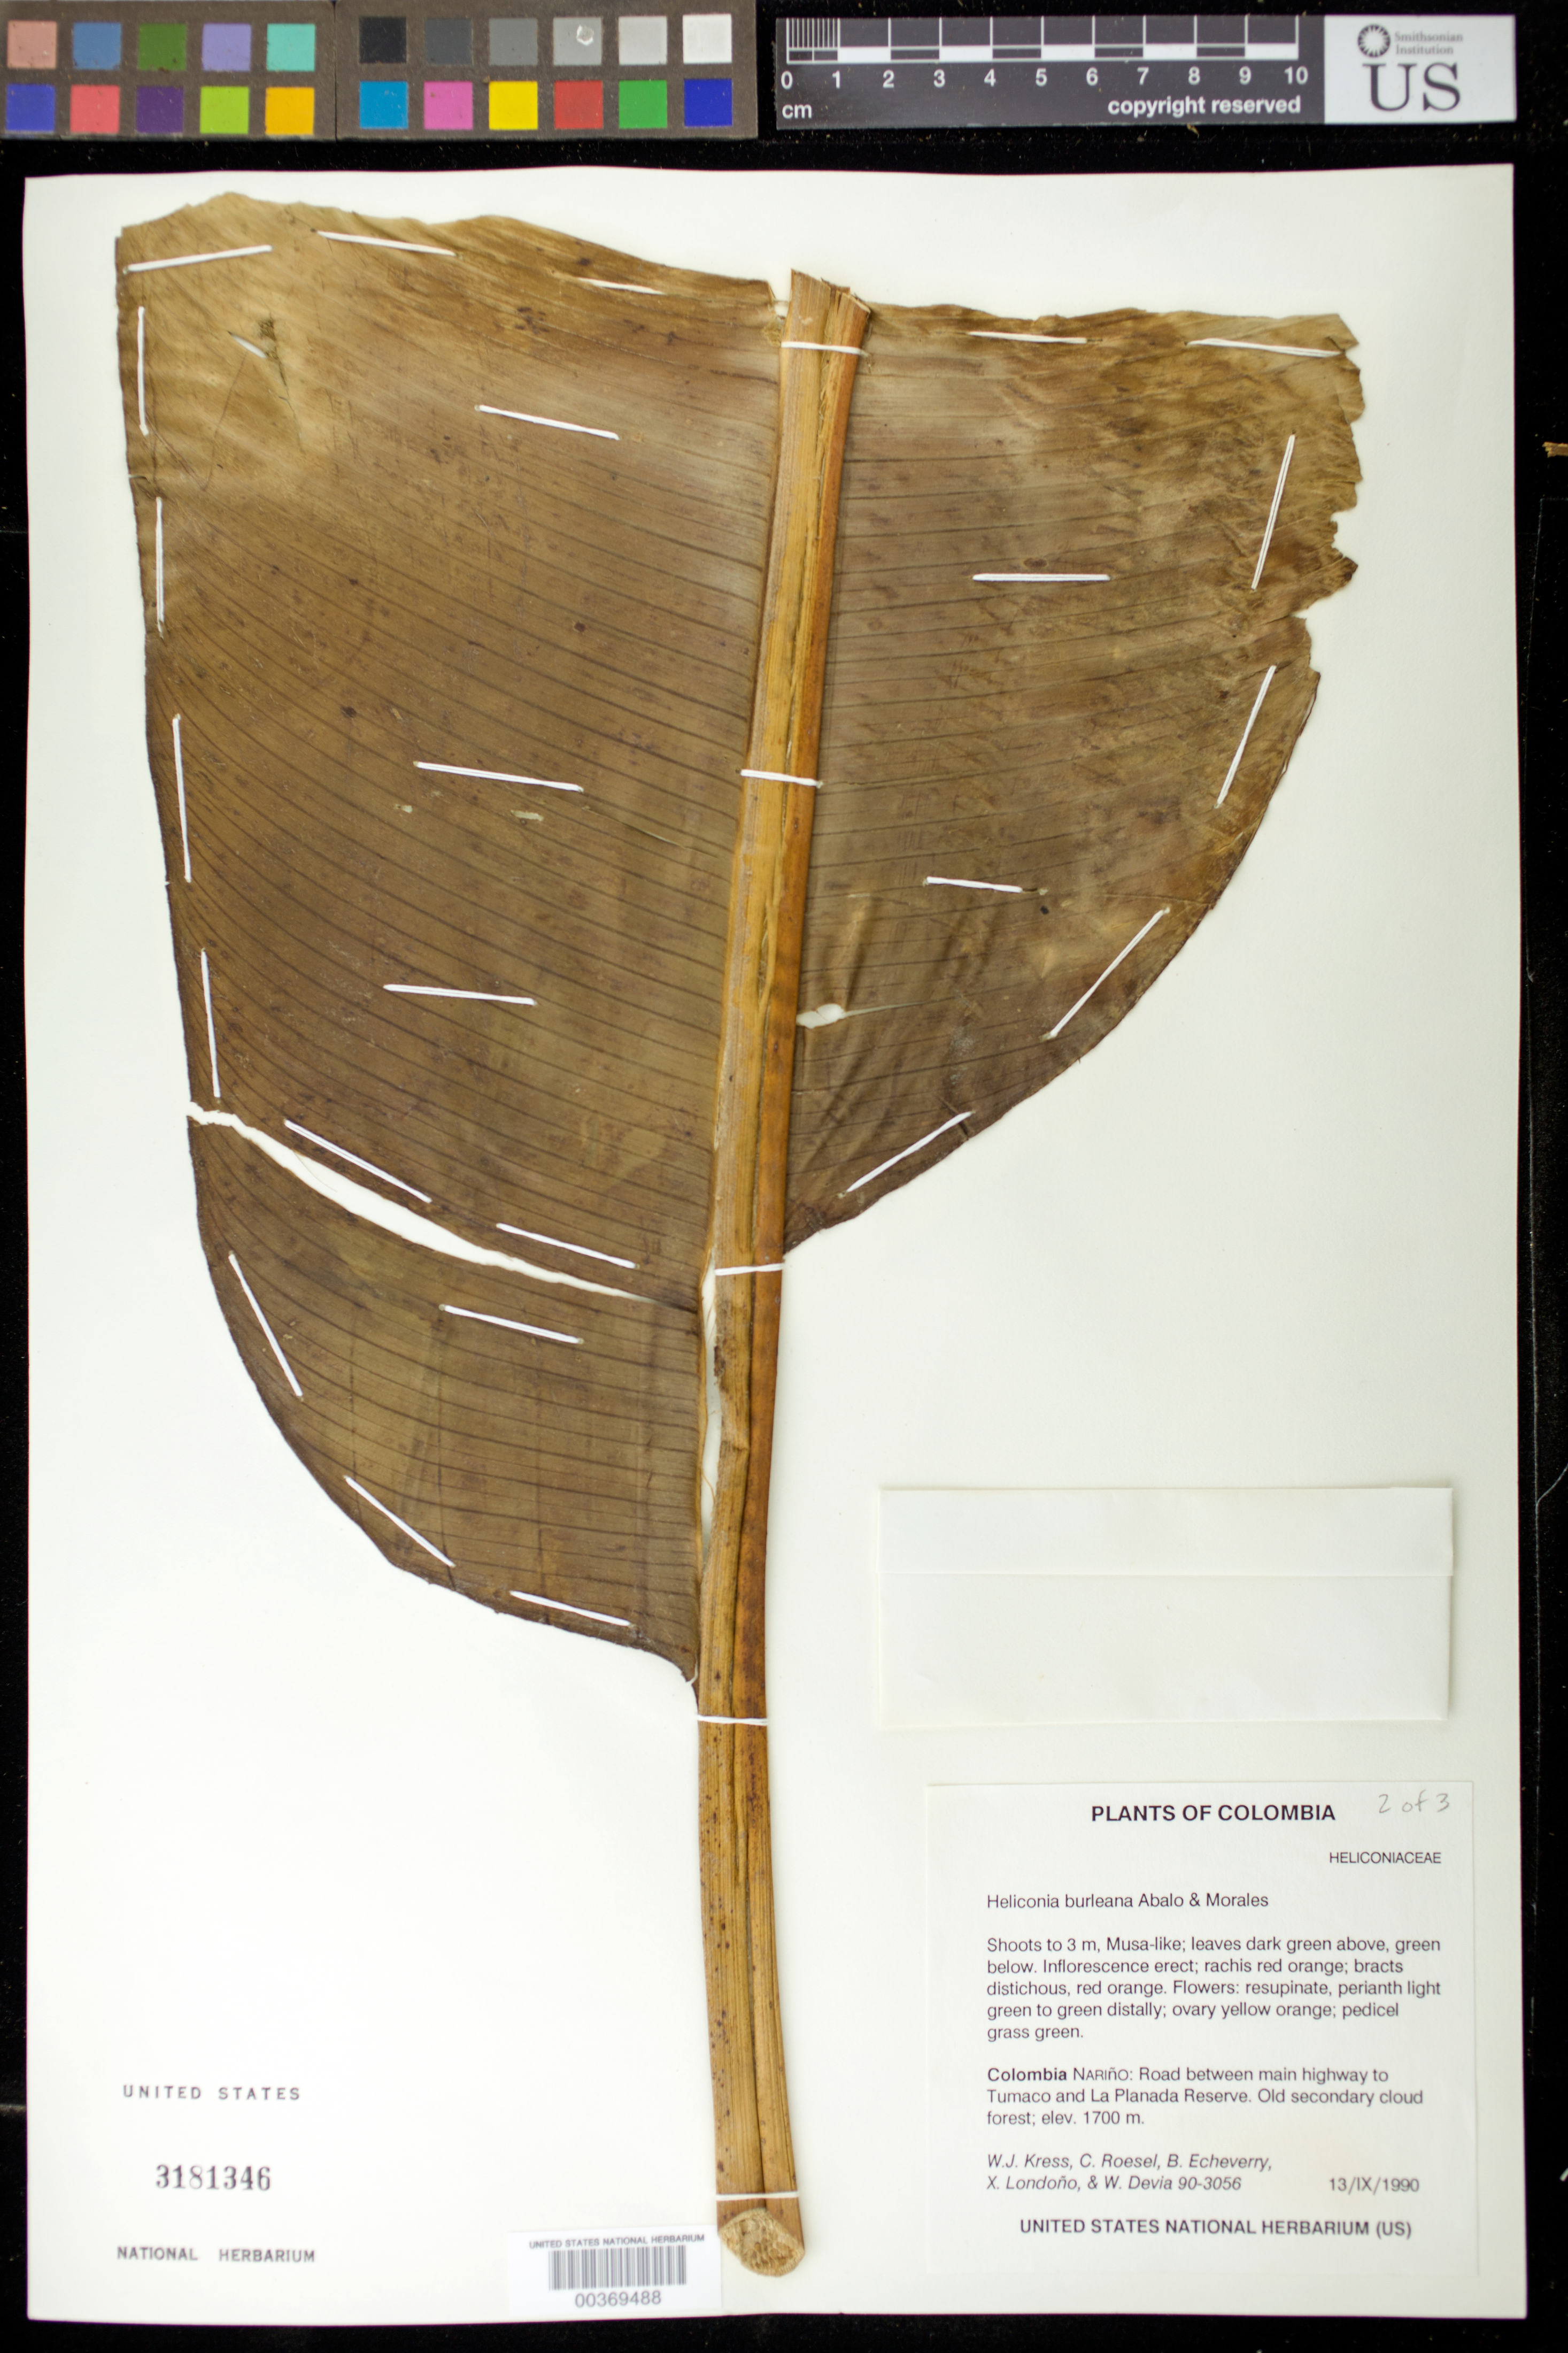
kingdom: Plantae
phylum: Tracheophyta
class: Liliopsida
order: Zingiberales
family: Heliconiaceae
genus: Heliconia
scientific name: Heliconia burleana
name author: Abalo & G. Morales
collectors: W. J. Kress, C. S. Roesel, B. Echeverry, X. Londoño & W. Devia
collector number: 90-3056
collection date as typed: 13 Sep 1990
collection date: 1990-09-13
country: Colombia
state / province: Nariño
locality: Road between main hwy to Tumaco and la Planada Reserve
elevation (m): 1700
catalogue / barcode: US 3181346